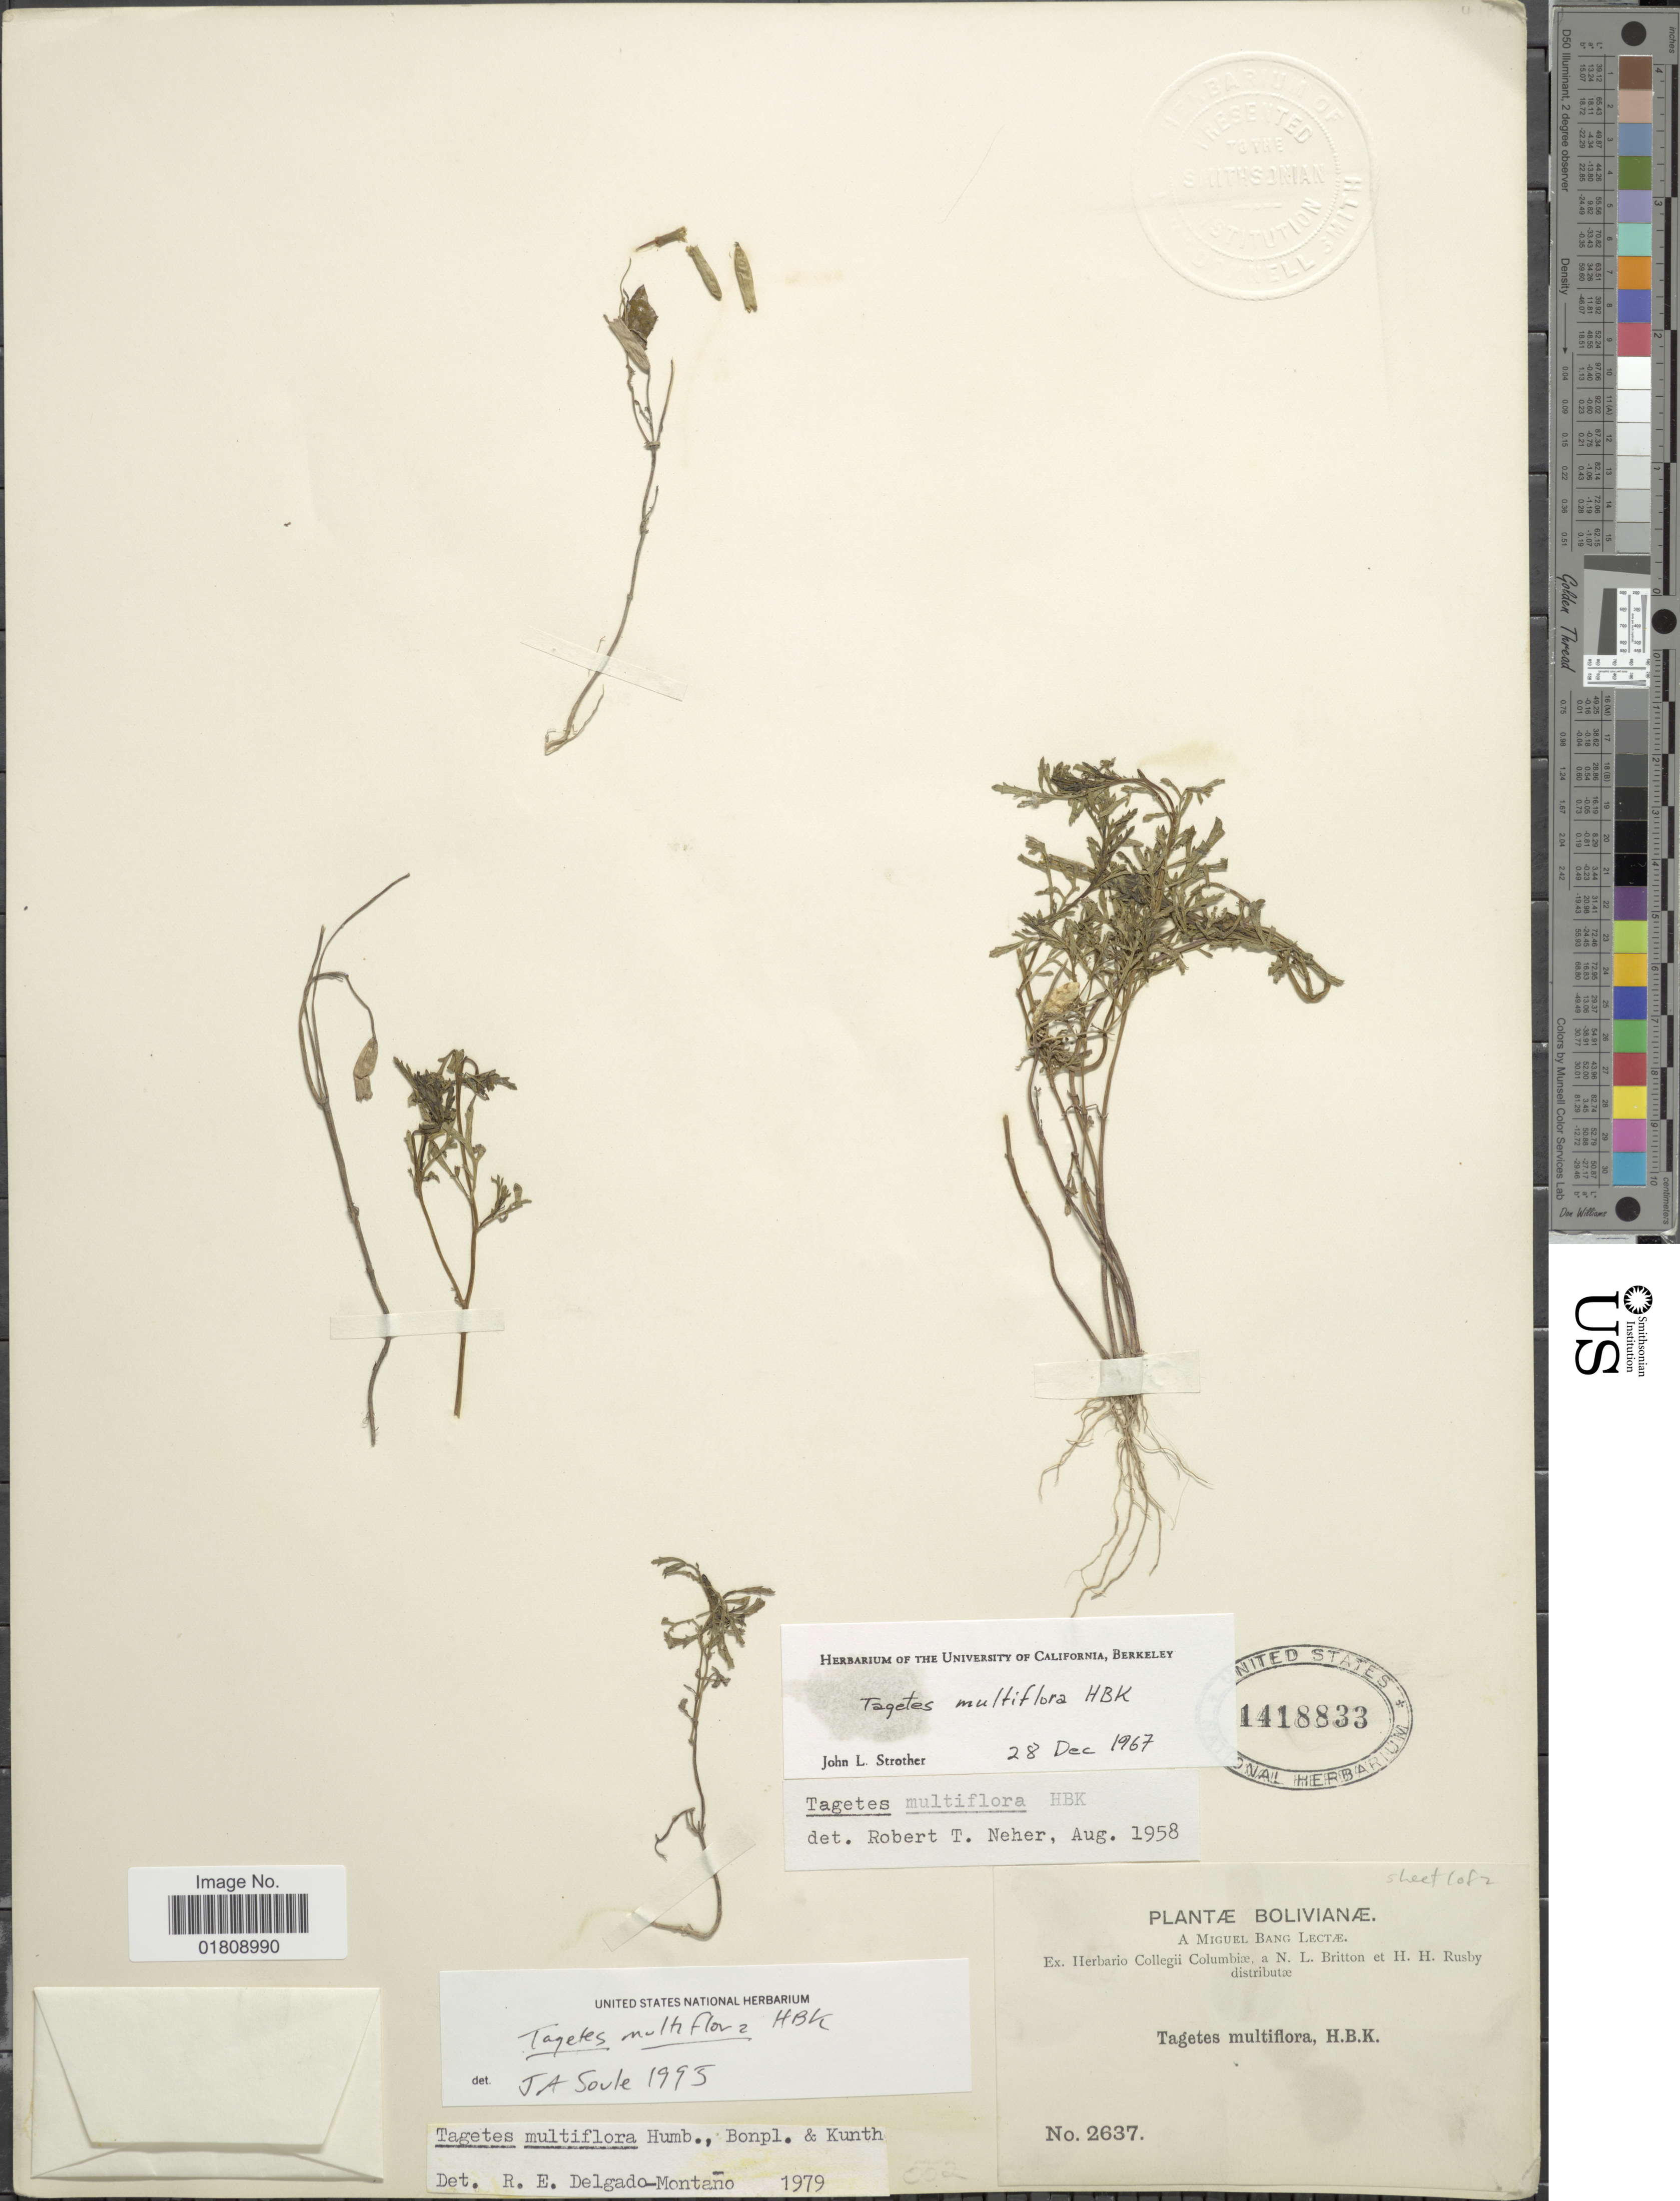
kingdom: Plantae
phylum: Tracheophyta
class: Magnoliopsida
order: Asterales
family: Asteraceae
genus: Tagetes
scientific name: Tagetes multiflora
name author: Kunth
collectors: M. Bang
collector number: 2637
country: Bolivia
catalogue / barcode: US 1418833